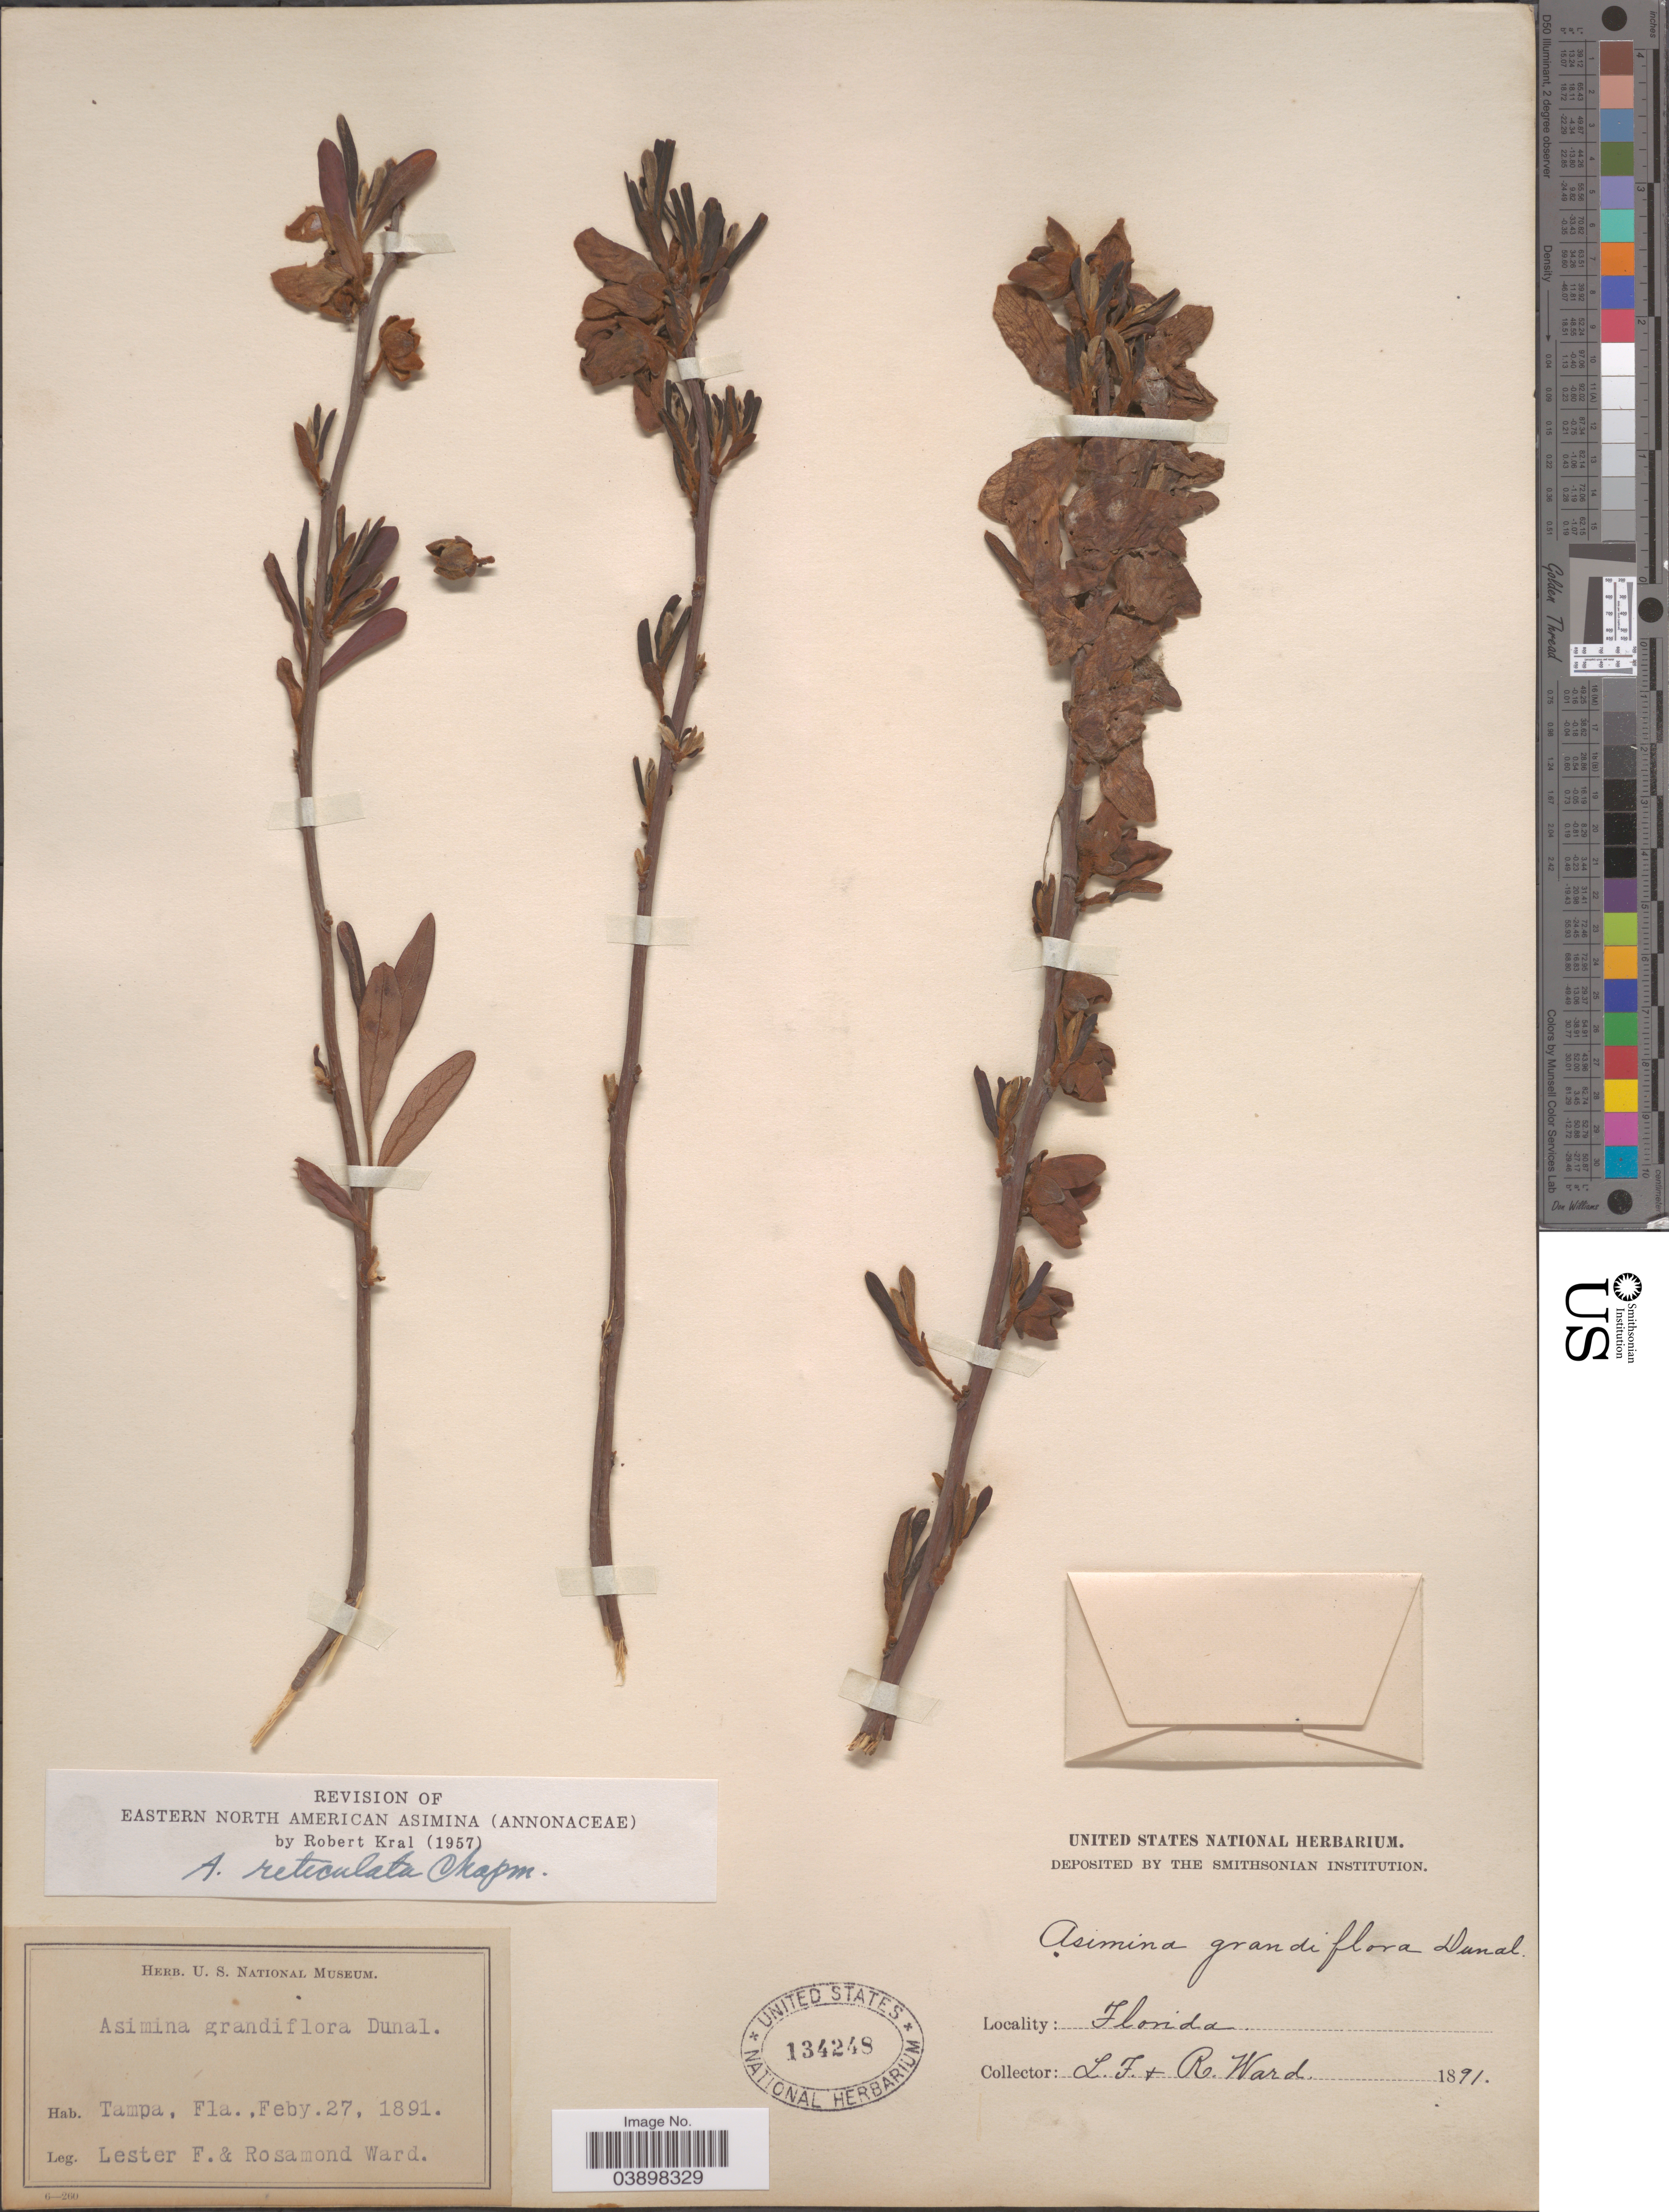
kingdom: Plantae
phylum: Tracheophyta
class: Magnoliopsida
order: Magnoliales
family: Annonaceae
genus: Asimina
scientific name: Asimina reticulata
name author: (Shuttlew.) Chapm.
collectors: L. F. Ward & R. Ward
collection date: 1891-02-27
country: United States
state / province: Florida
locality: Tampa.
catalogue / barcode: US 134248